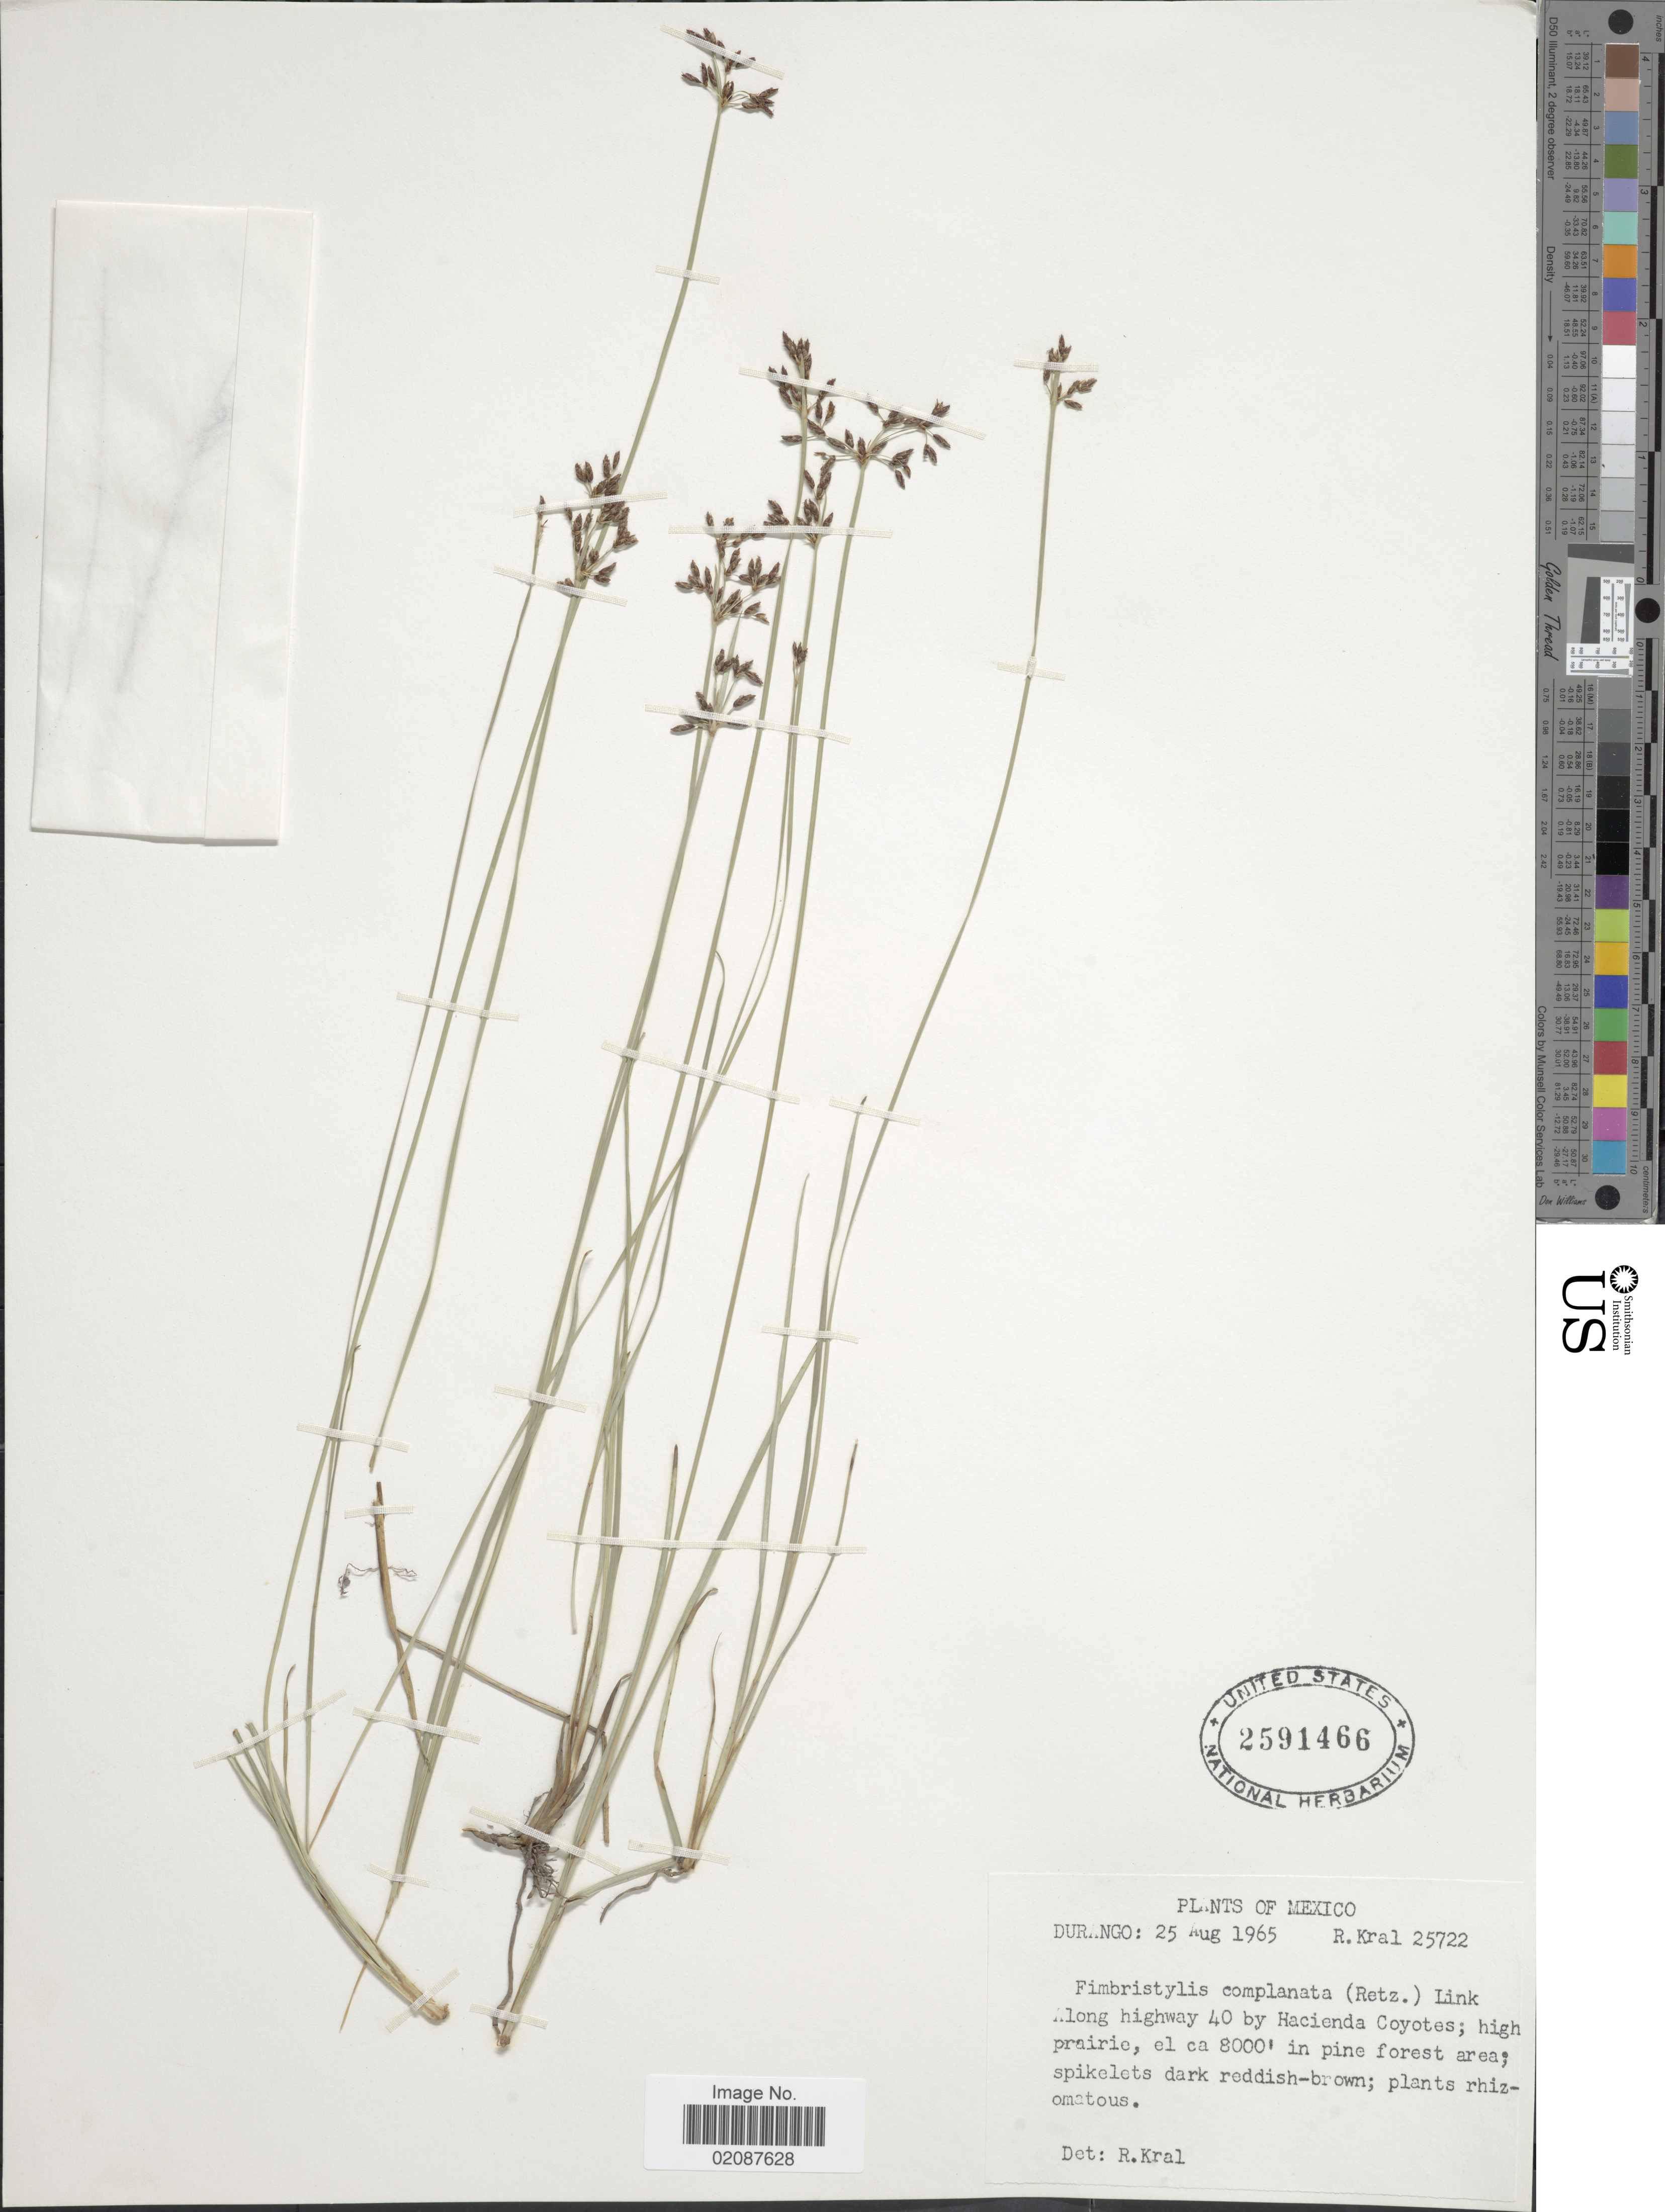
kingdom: Plantae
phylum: Tracheophyta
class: Liliopsida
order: Poales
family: Cyperaceae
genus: Fimbristylis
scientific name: Fimbristylis complanata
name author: (Retz.) Link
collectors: R. Kral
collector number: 25722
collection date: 1965-08-25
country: Mexico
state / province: Durango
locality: Along highway 40 by Hacienda Coyotes; high prairie.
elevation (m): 2438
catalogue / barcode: US 2591466